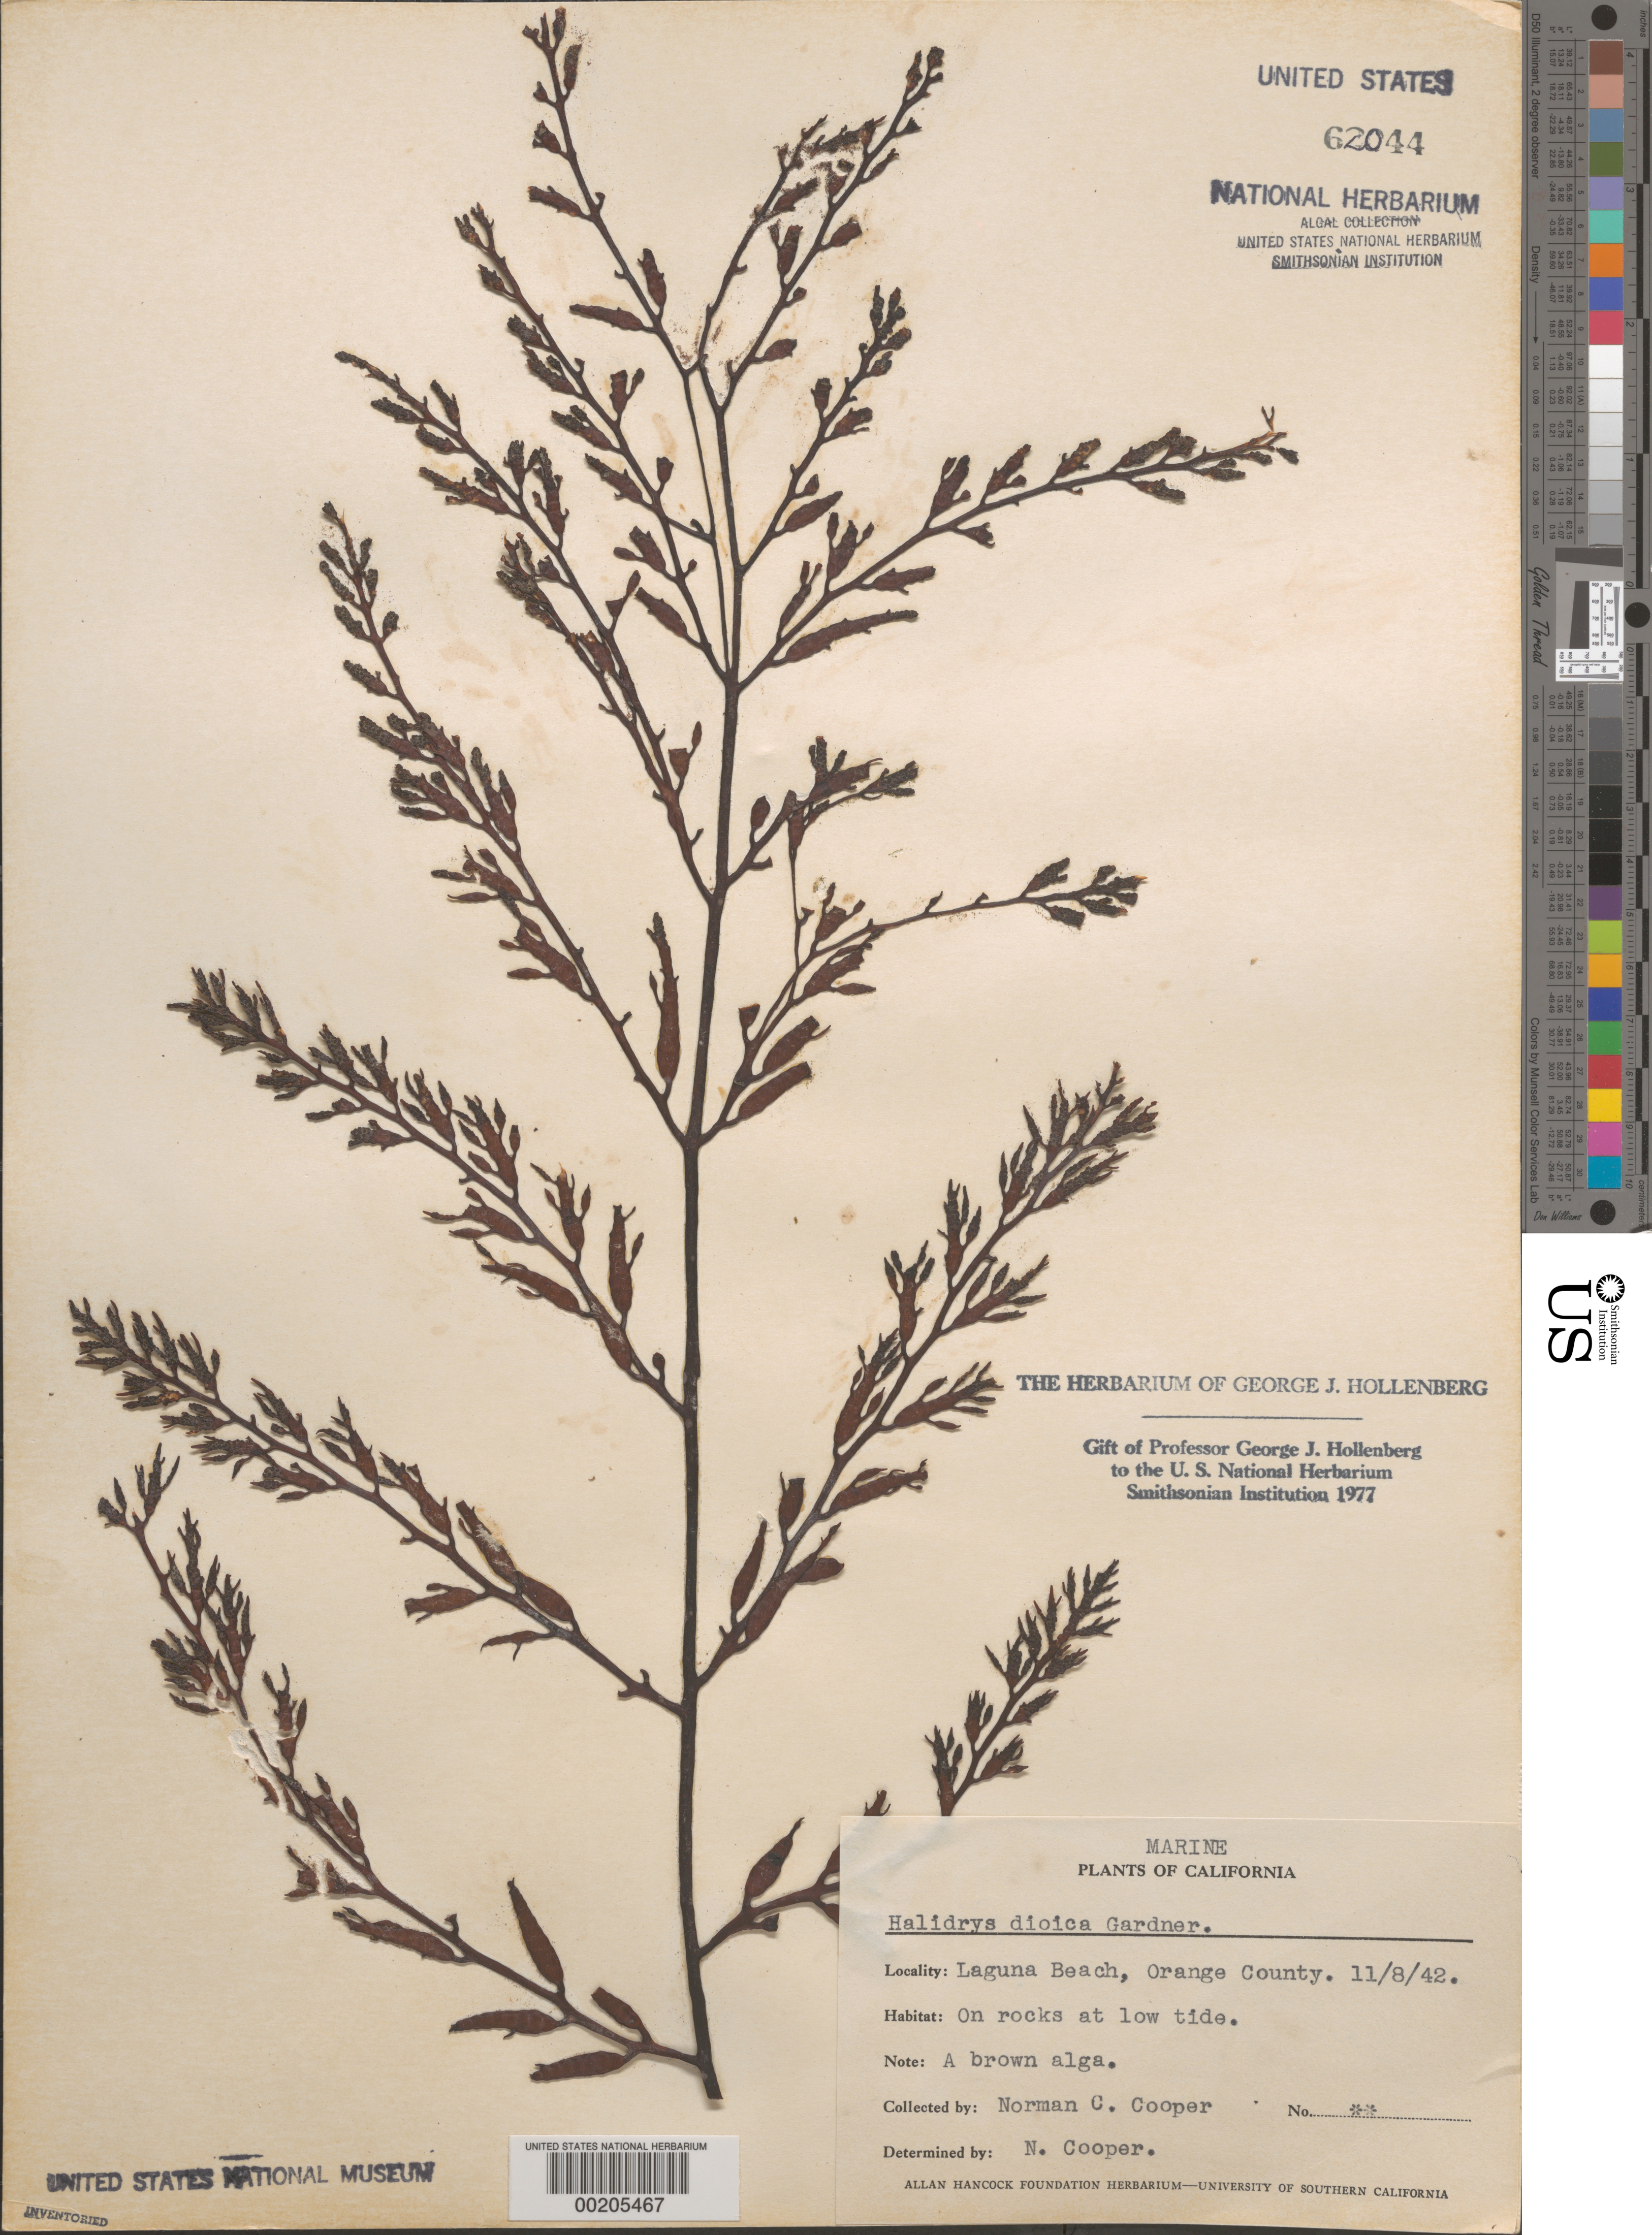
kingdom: Chromista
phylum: Ochrophyta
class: Phaeophyceae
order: Fucales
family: Sargassaceae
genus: Halidrys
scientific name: Halidrys dioica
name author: N.L. Gardner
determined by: Cooper, N. C.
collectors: N. Cooper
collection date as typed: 08 Nov 1942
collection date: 1942-11-08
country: United States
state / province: California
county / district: Orange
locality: Laguna Beach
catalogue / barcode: US 62044